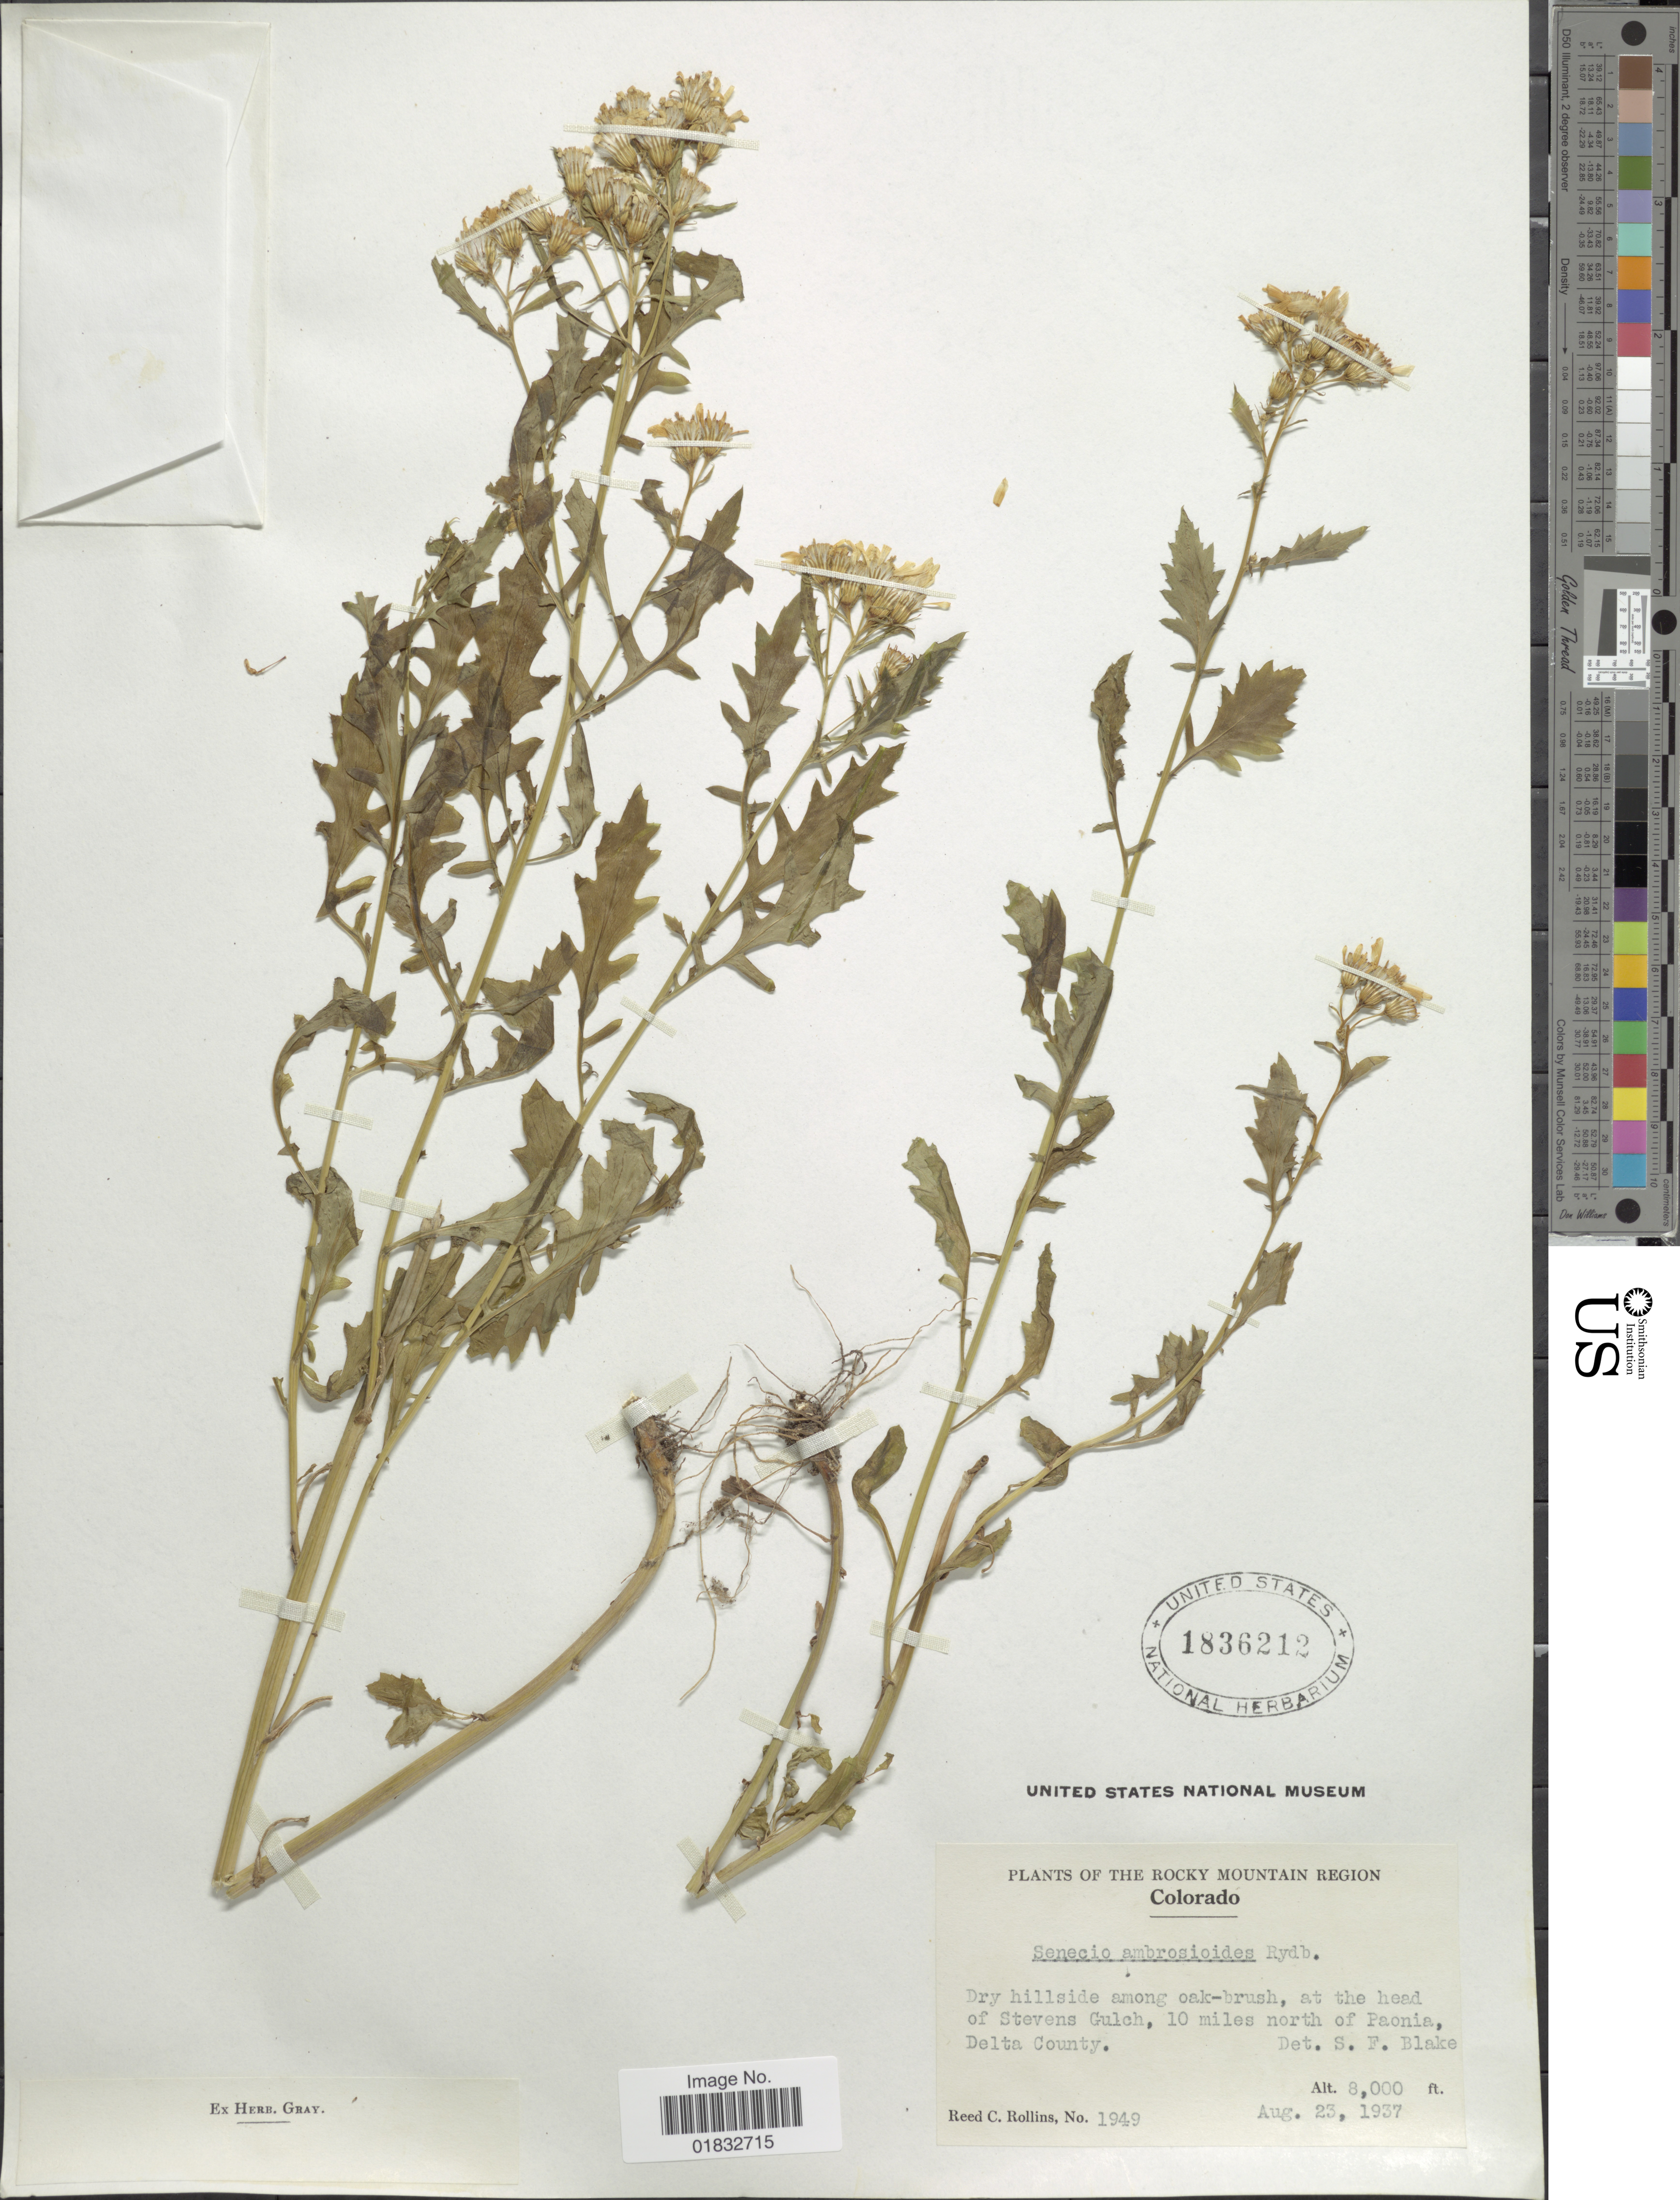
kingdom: Plantae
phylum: Tracheophyta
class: Magnoliopsida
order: Asterales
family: Asteraceae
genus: Senecio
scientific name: Senecio eremophilus var. kingii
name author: (Rydb.) Greenm.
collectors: R. C. Rollins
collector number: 1949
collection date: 1937-08-23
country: United States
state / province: Colorado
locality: The Rocky Mountain Region, at the head of Stevens Gulch, 10 miles north of Paonia, Delta County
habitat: dry hillside among oak-brush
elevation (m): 2438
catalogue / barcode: US 1836212